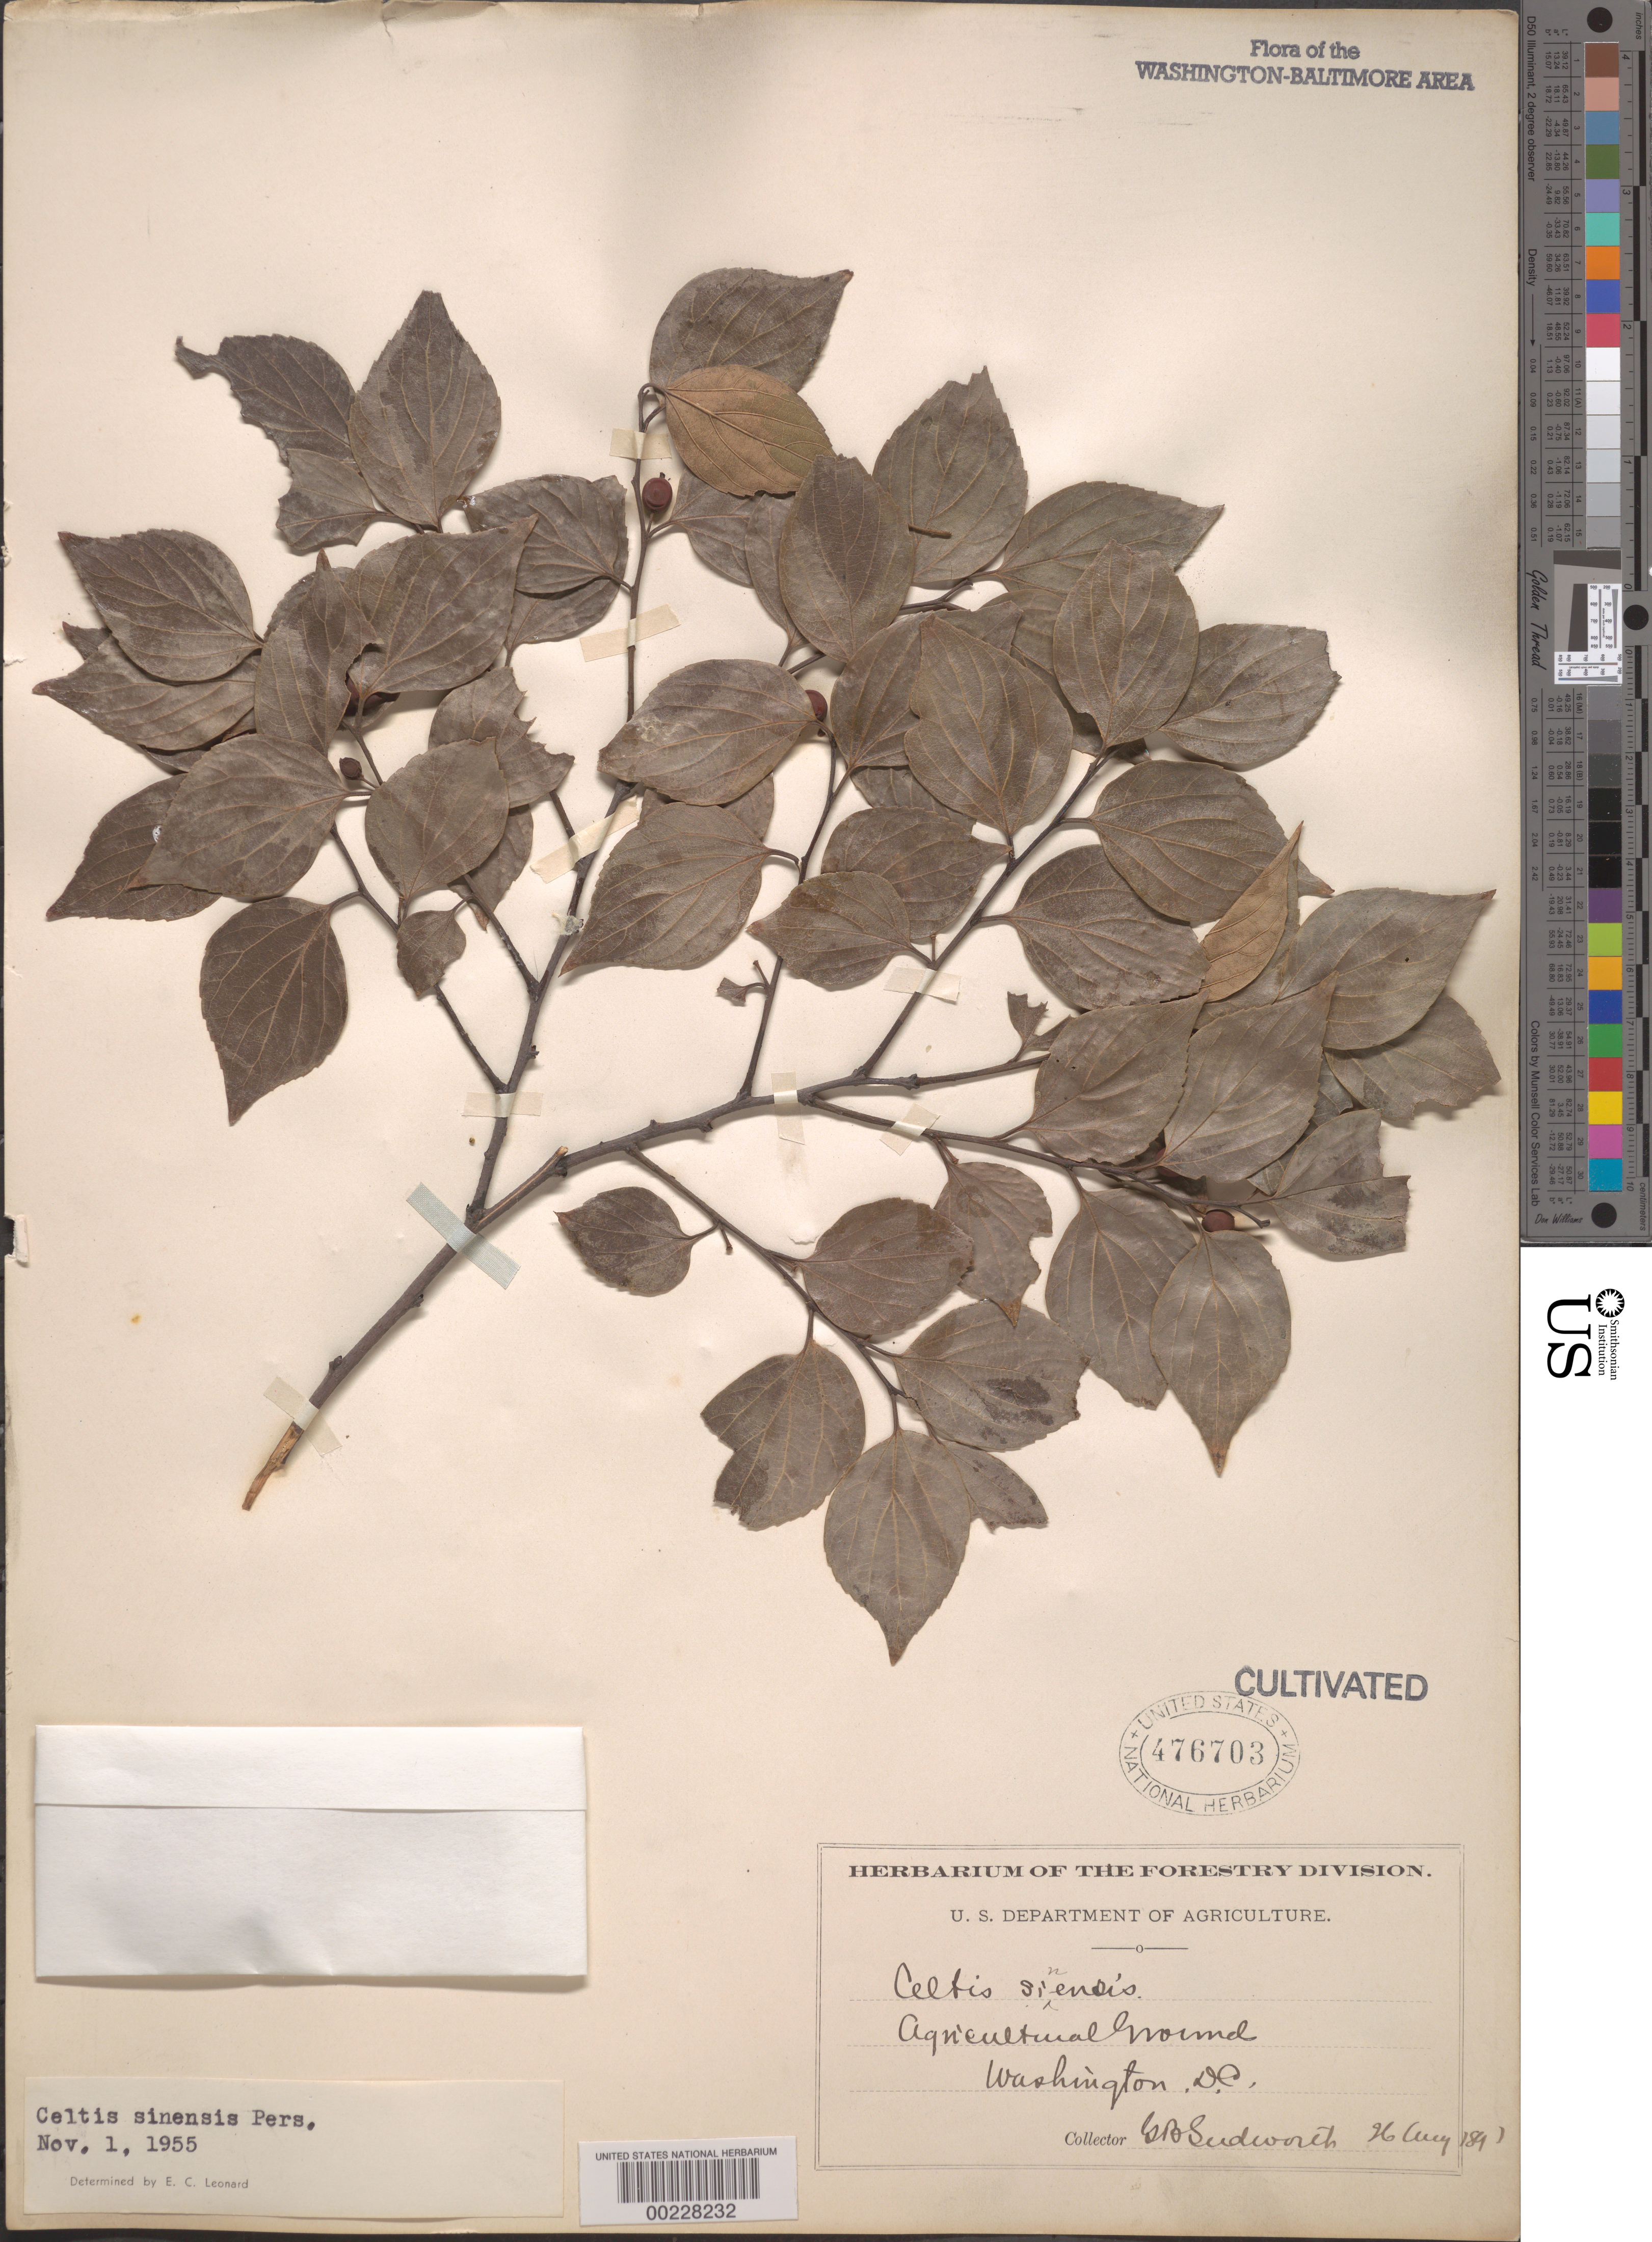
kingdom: Plantae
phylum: Tracheophyta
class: Magnoliopsida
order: Rosales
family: Cannabaceae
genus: Celtis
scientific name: Celtis sinensis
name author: Pers.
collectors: G. B. Sudworth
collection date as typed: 26 Aug 1891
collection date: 1891-08-26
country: United States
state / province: District of Columbia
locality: Agricultural grounds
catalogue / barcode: US 476703